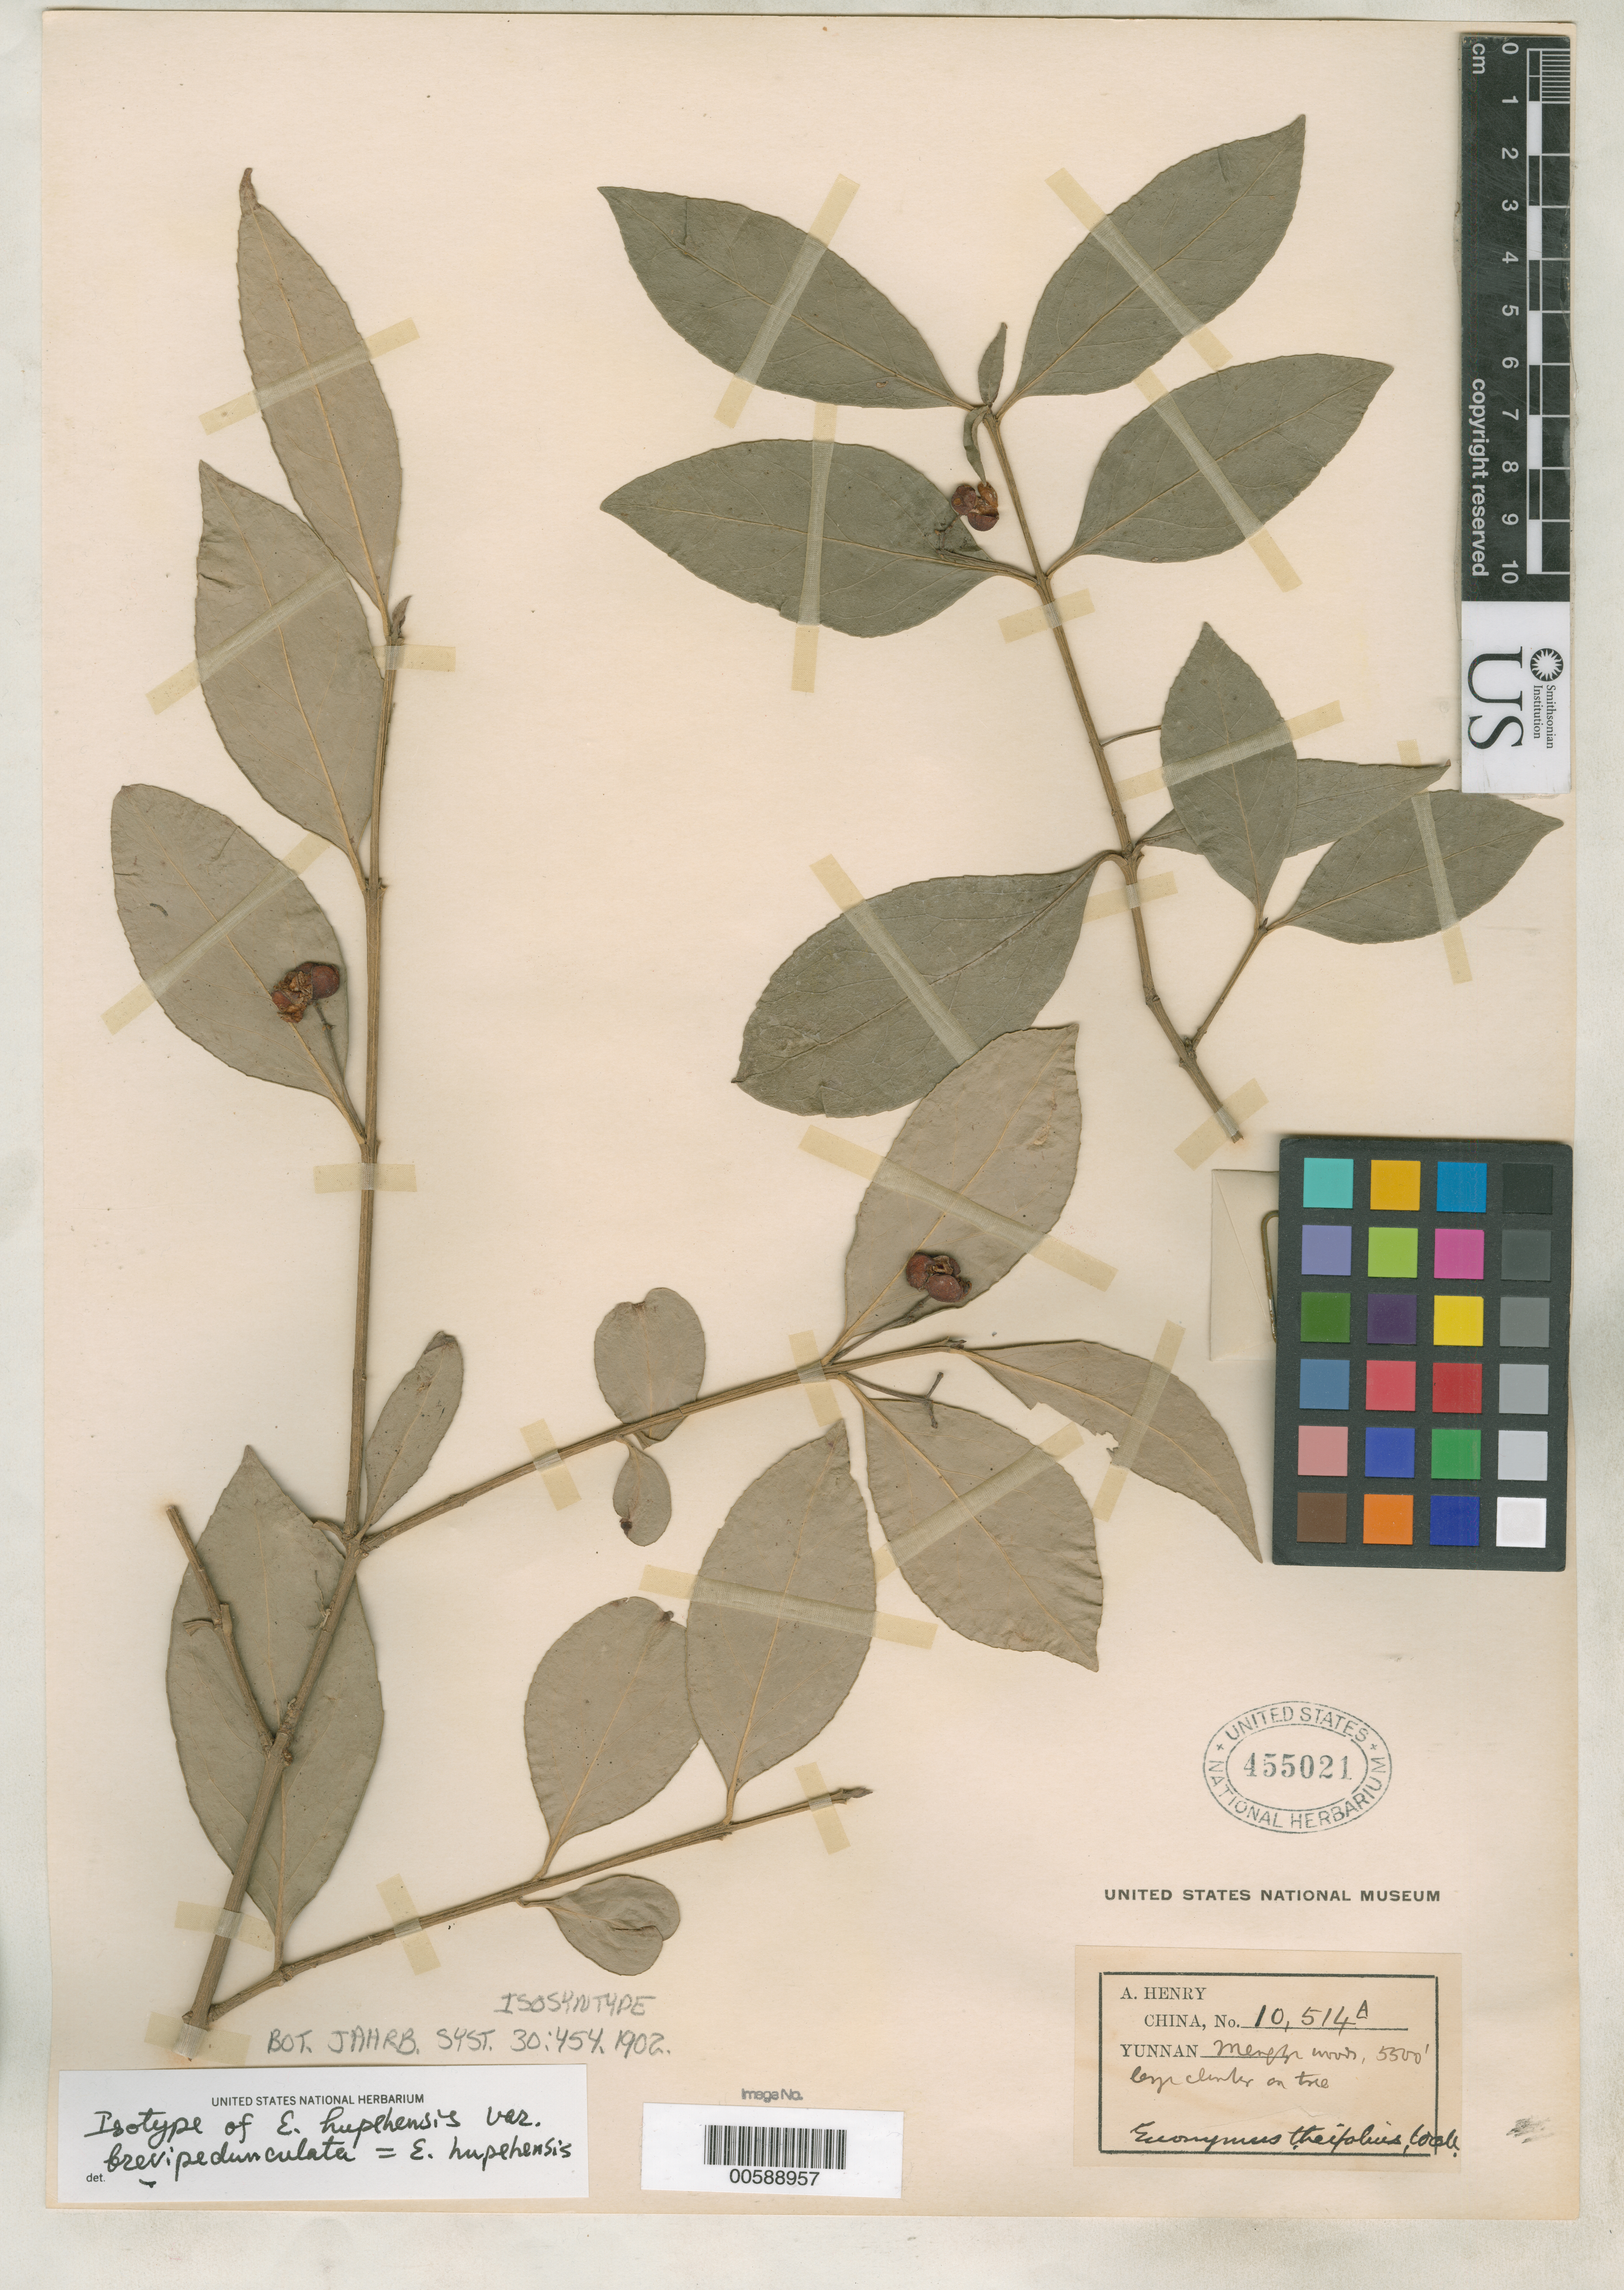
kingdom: Plantae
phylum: Tracheophyta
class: Magnoliopsida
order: Celastrales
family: Celastraceae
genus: Euonymus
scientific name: Euonymus hupehensis var. brevipedunculata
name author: Loes.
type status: Isosyntype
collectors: A. Henry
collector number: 10514 A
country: China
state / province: Yunnan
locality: Mengtze.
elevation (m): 1676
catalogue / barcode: US 455021